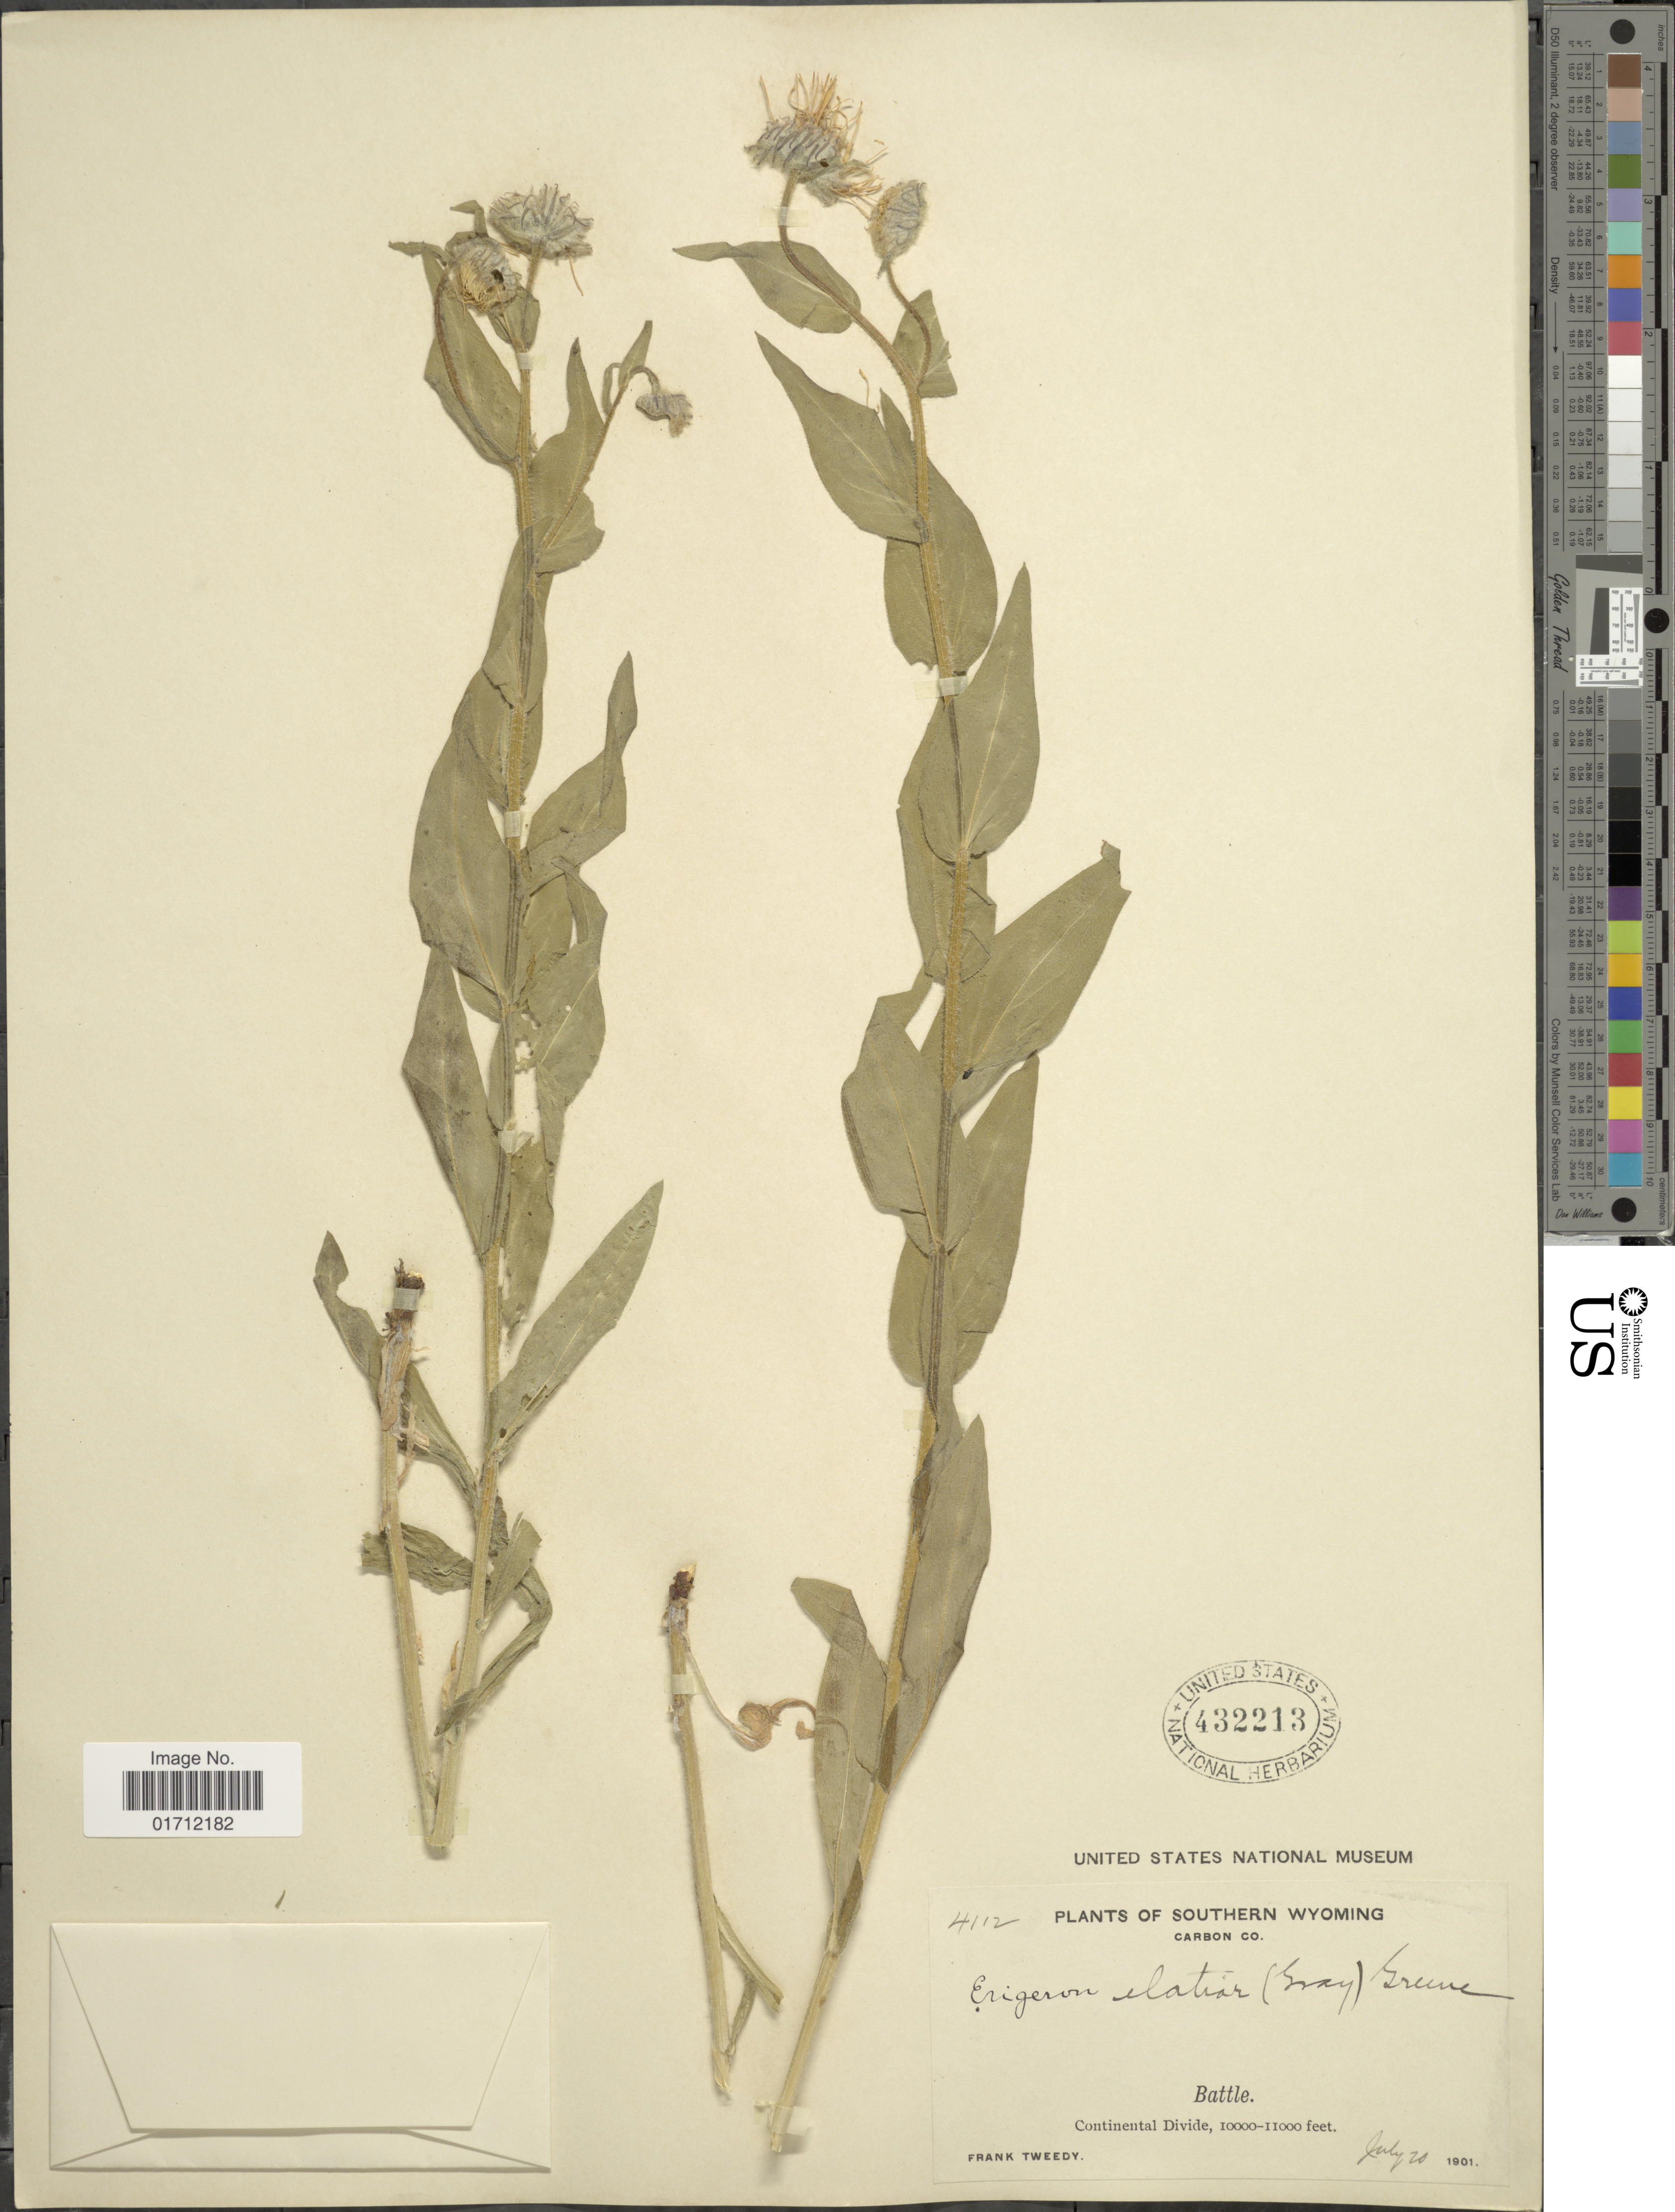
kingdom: Plantae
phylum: Tracheophyta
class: Magnoliopsida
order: Asterales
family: Asteraceae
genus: Erigeron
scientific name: Erigeron elatior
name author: (A. Gray) Greene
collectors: F. Tweedy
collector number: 4112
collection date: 1901-07-20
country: United States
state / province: Wyoming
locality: Southern Wyoming, Carbon Co., Battle, Continental Divide.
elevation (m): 3048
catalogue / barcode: US 432213